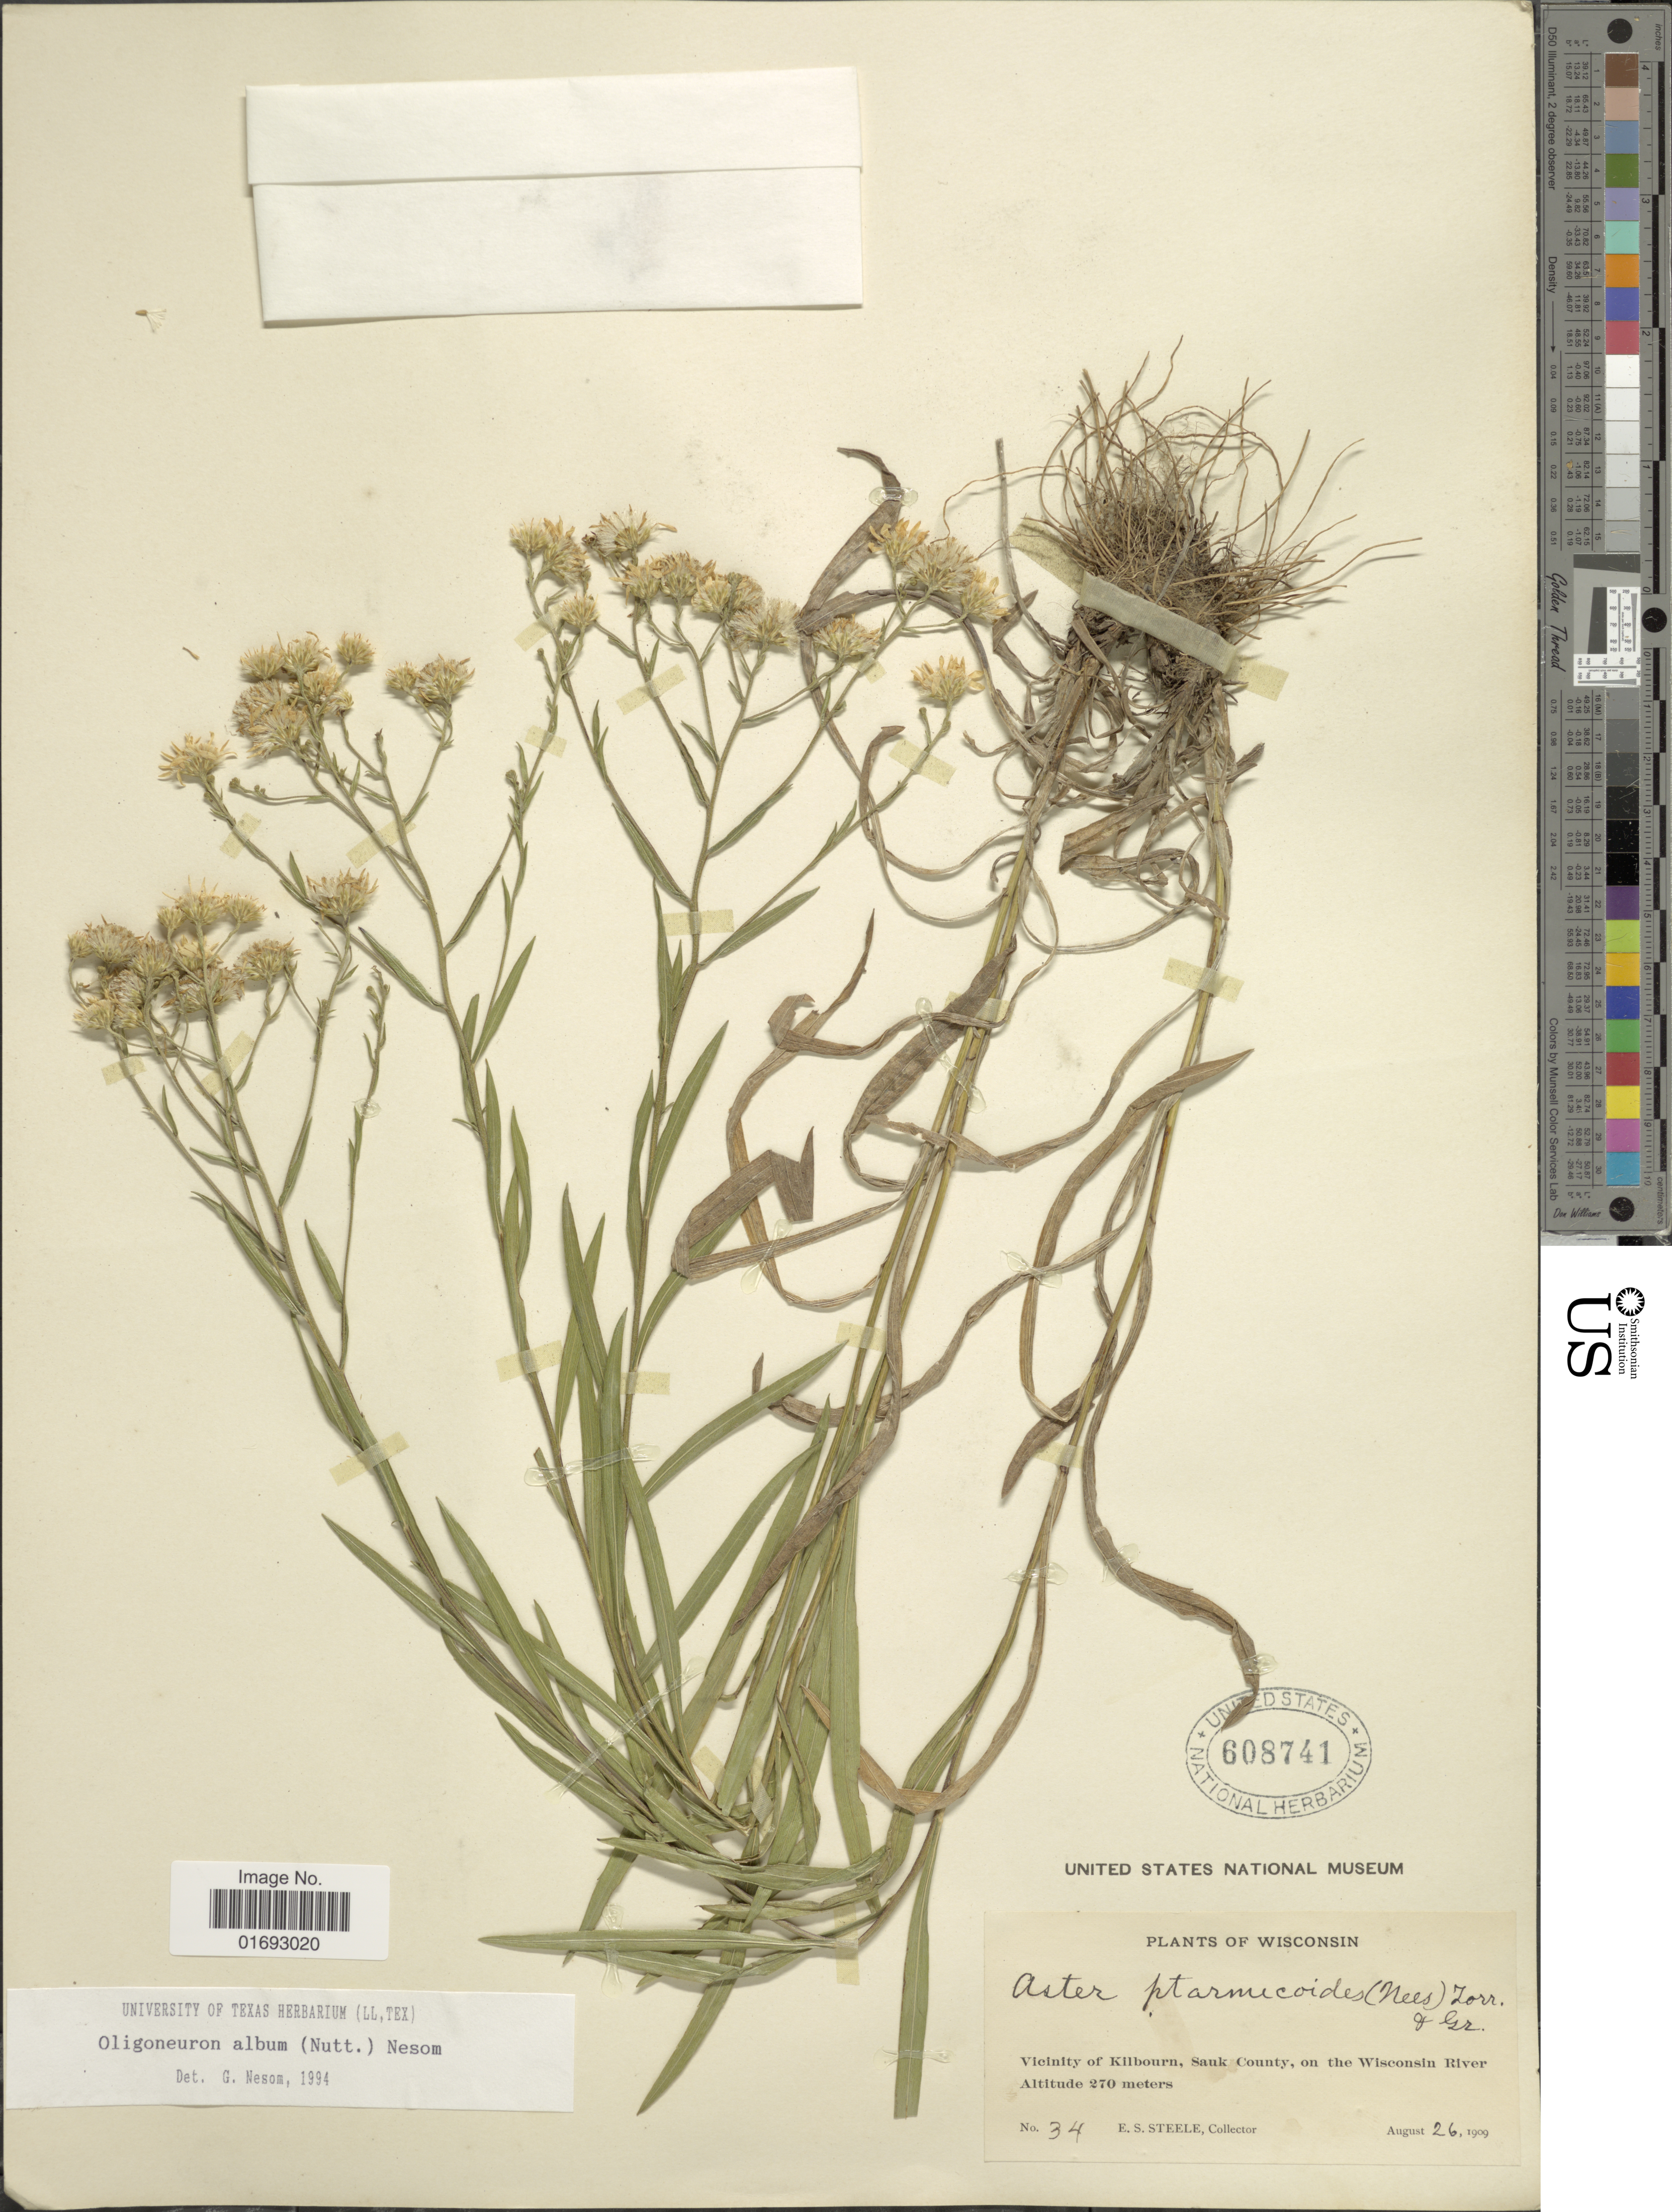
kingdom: Plantae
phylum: Tracheophyta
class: Magnoliopsida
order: Asterales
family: Asteraceae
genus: Oligoneuron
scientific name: Oligoneuron album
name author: (Nutt.) G.L. Nesom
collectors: E. Steele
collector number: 34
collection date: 1909-08-26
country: United States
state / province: Wisconsin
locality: Vicinity of Killbourn, Sauk County, on the Wisconsin River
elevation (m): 270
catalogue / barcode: US 608741